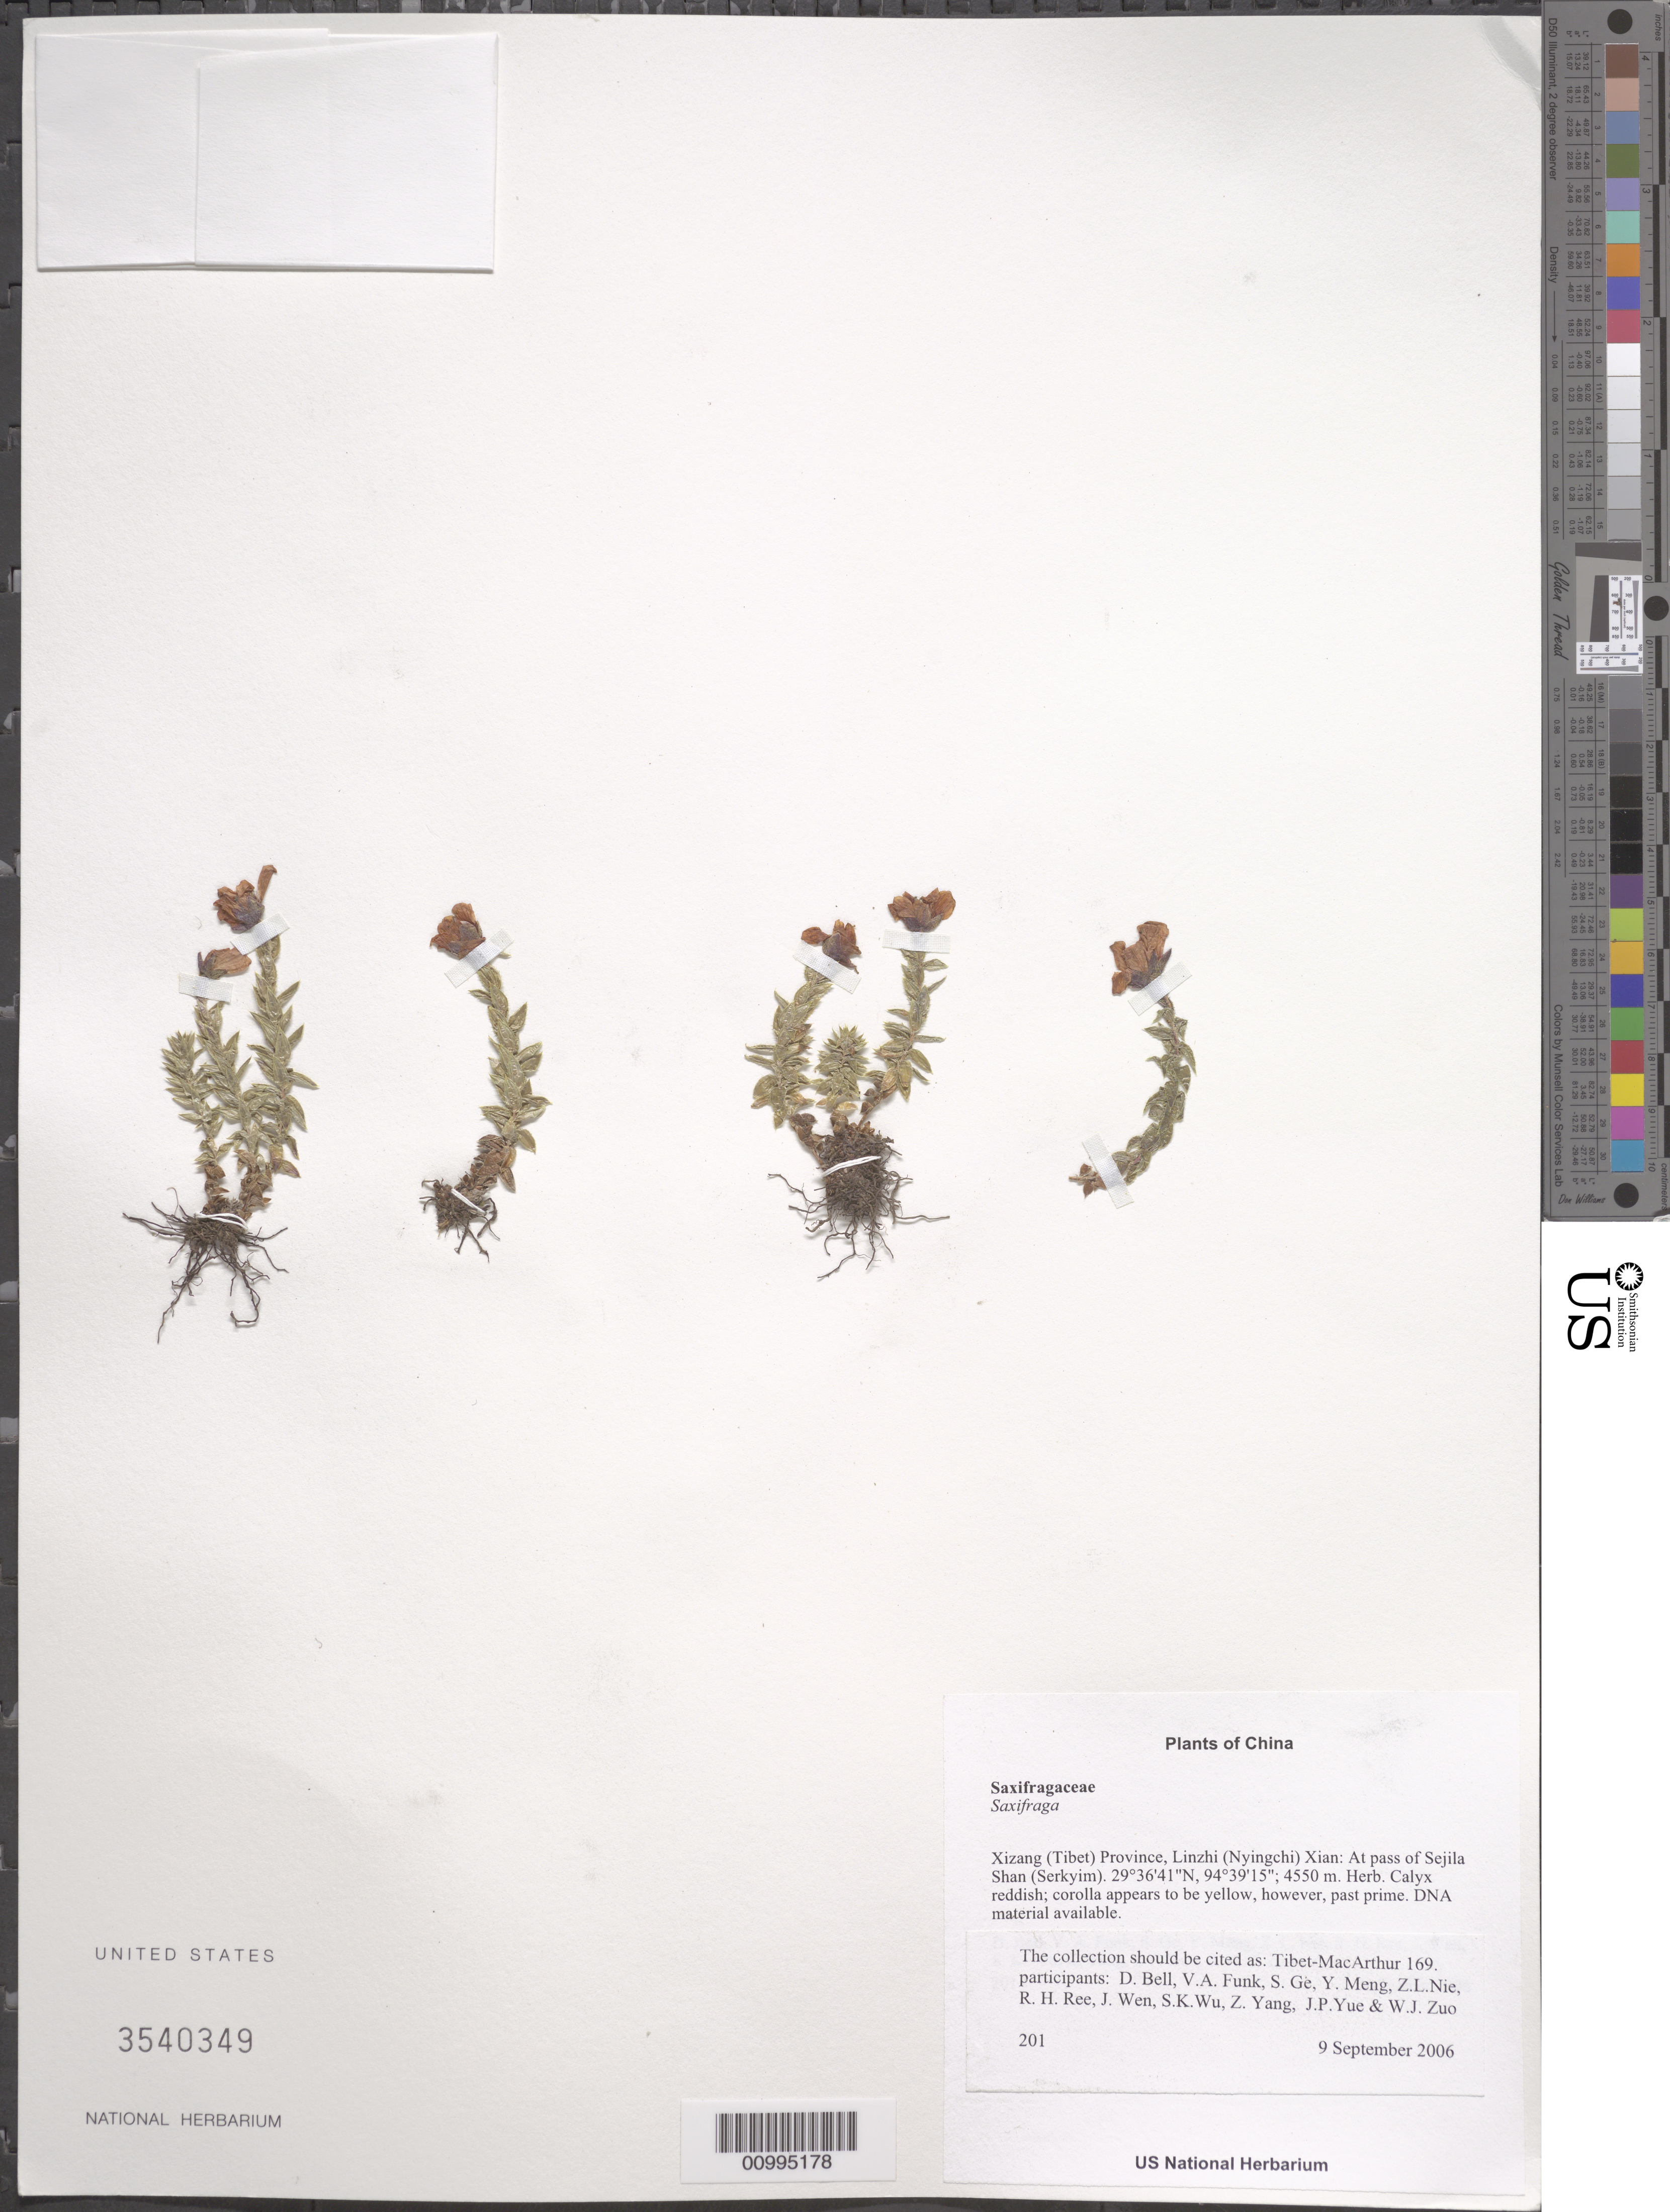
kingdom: Plantae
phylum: Tracheophyta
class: Magnoliopsida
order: Saxifragales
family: Saxifragaceae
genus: Saxifraga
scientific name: Saxifraga sp.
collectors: Tibet-MacArthur, D. A. Bell, V. Funk, S. Ge, Y. Meng, Z. Nie, R. Ree, J. Wen, S. K. Wu, Z. Yang, J. Yue & W. Zuo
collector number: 201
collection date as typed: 09 Sep 2006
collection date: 2006-09-09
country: China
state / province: Xizang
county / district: Linzhi (Nyingchi) Xian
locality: At pass of Sejila Shan (Serkyim).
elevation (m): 4550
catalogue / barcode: US 3540349